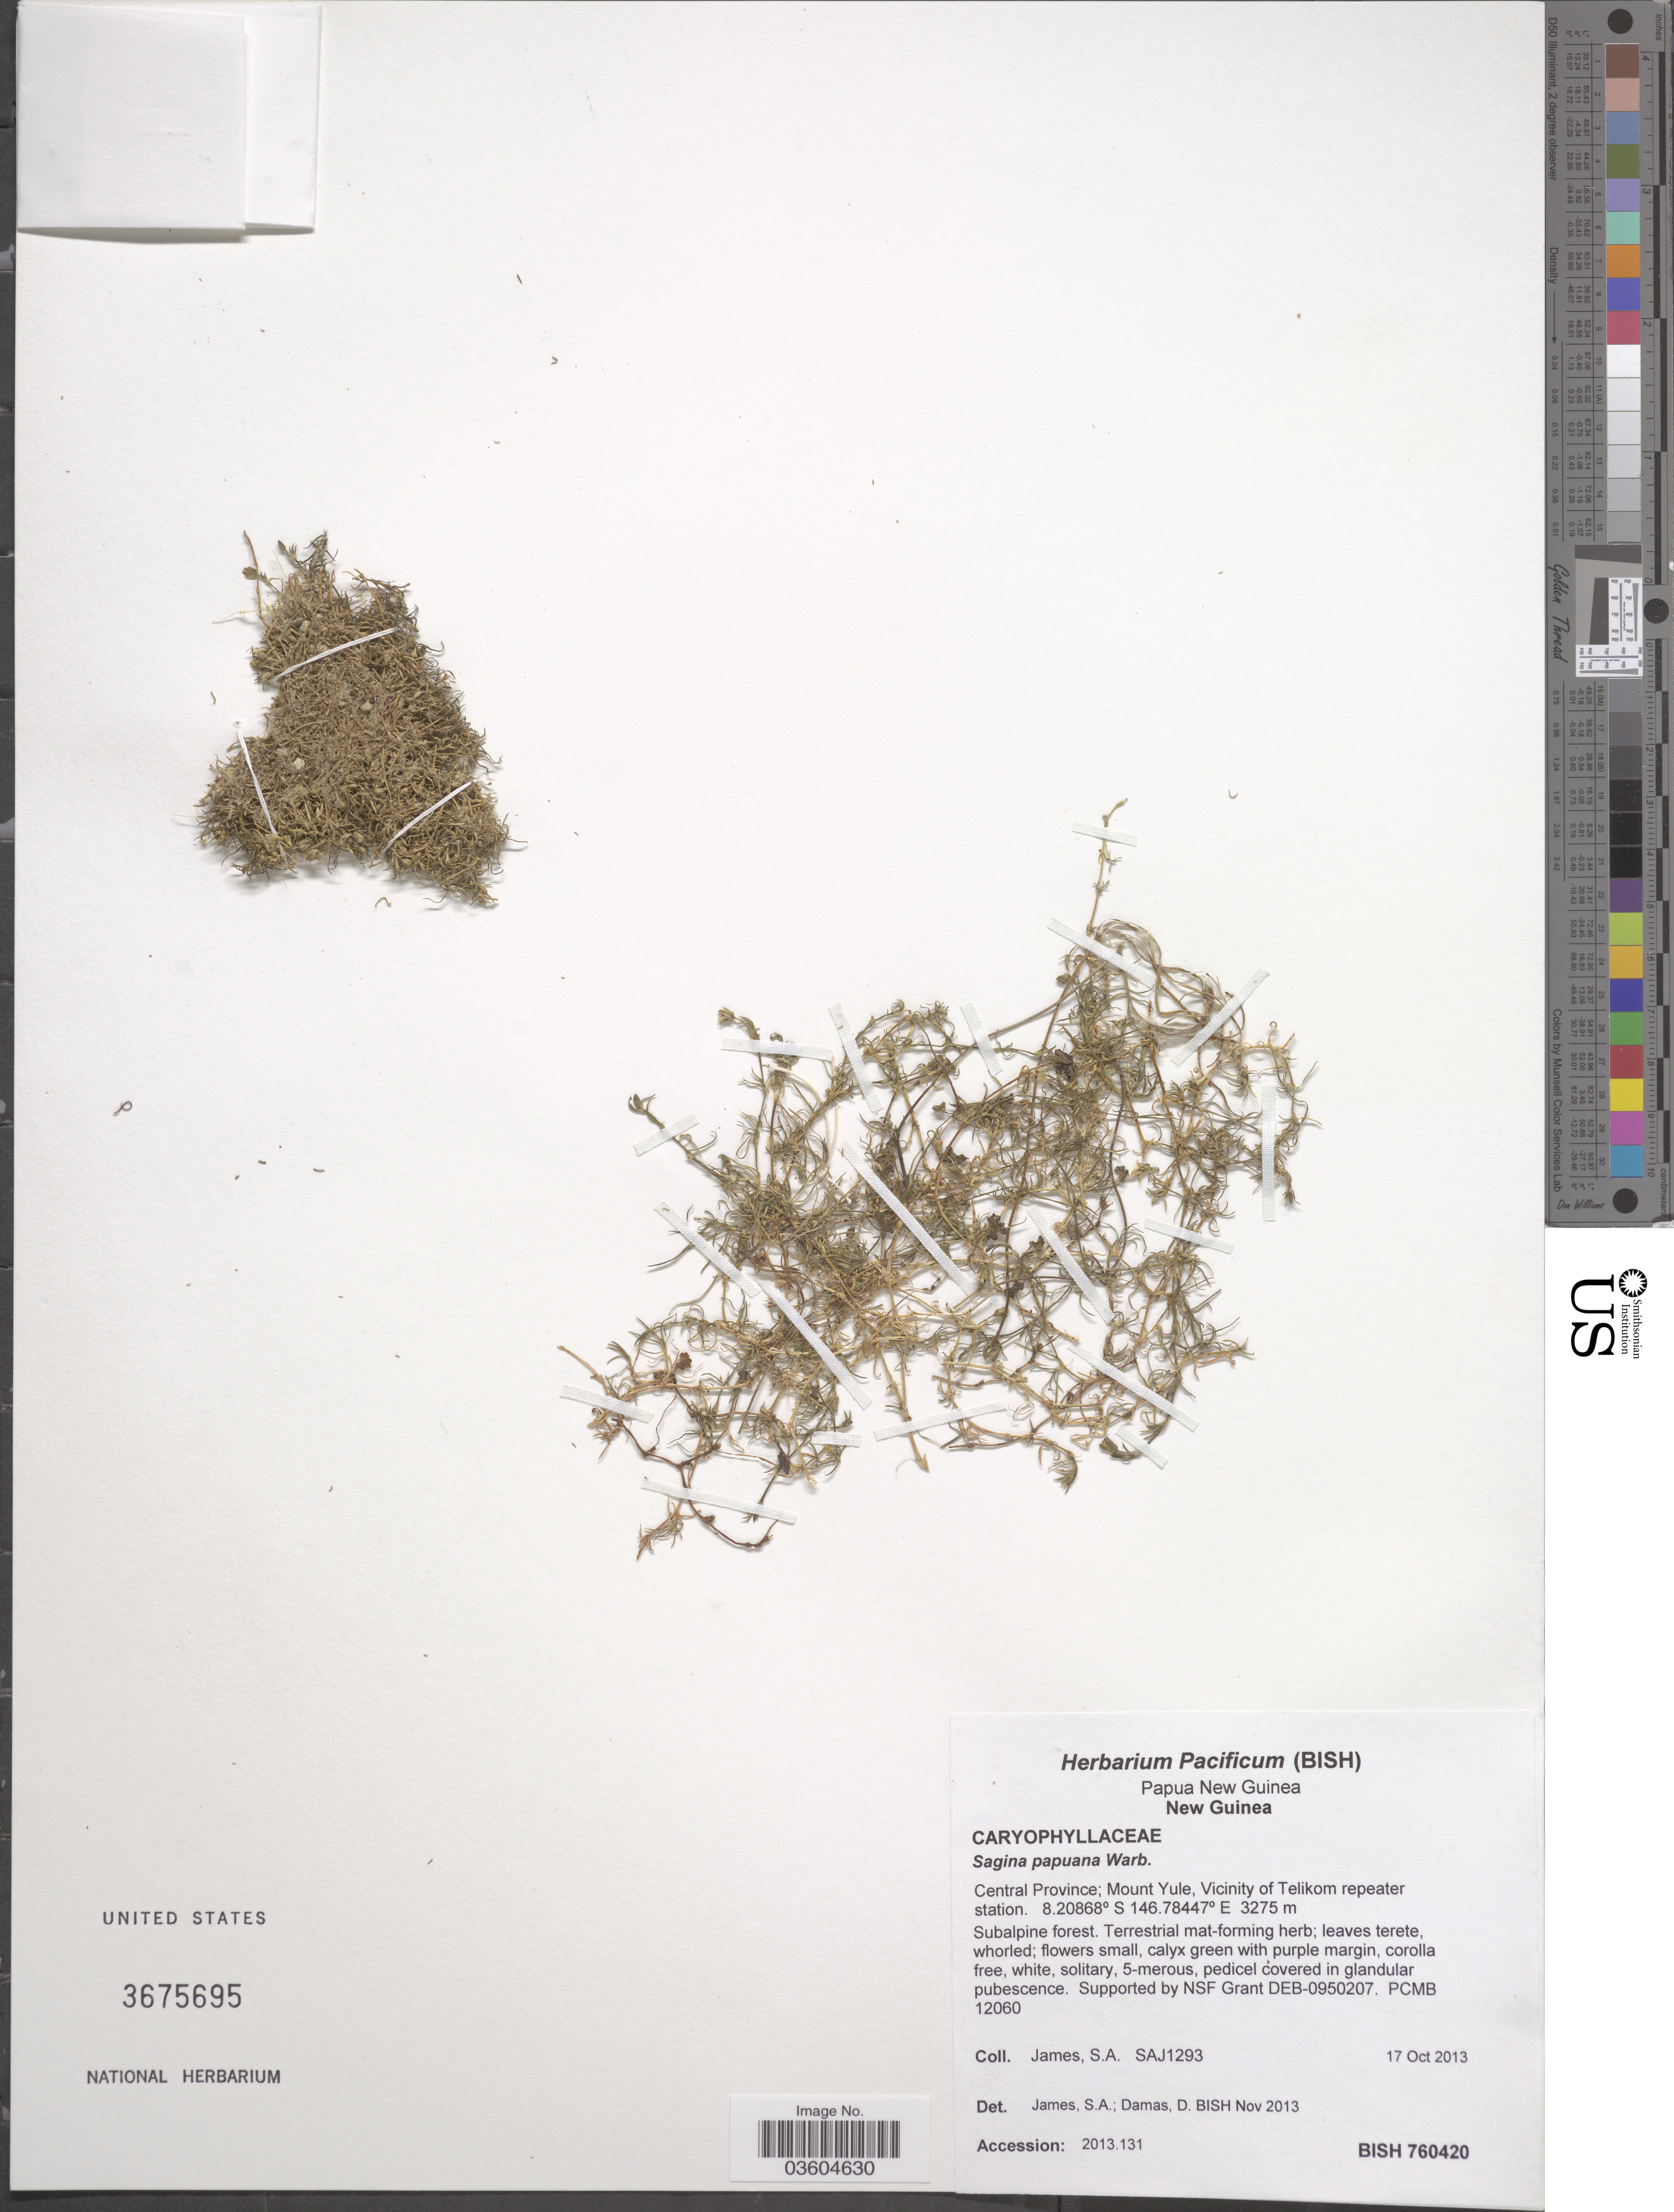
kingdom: Plantae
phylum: Tracheophyta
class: Magnoliopsida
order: Caryophyllales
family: Caryophyllaceae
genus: Sagina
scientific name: Sagina papuana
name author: Warb.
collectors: S. James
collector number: SAJ1293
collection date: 2013-10-17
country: Papua New Guinea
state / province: Central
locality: New Guinea. Mount Yule, Vicinity of Telikom repeater station.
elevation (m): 3275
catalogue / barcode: US 3675695